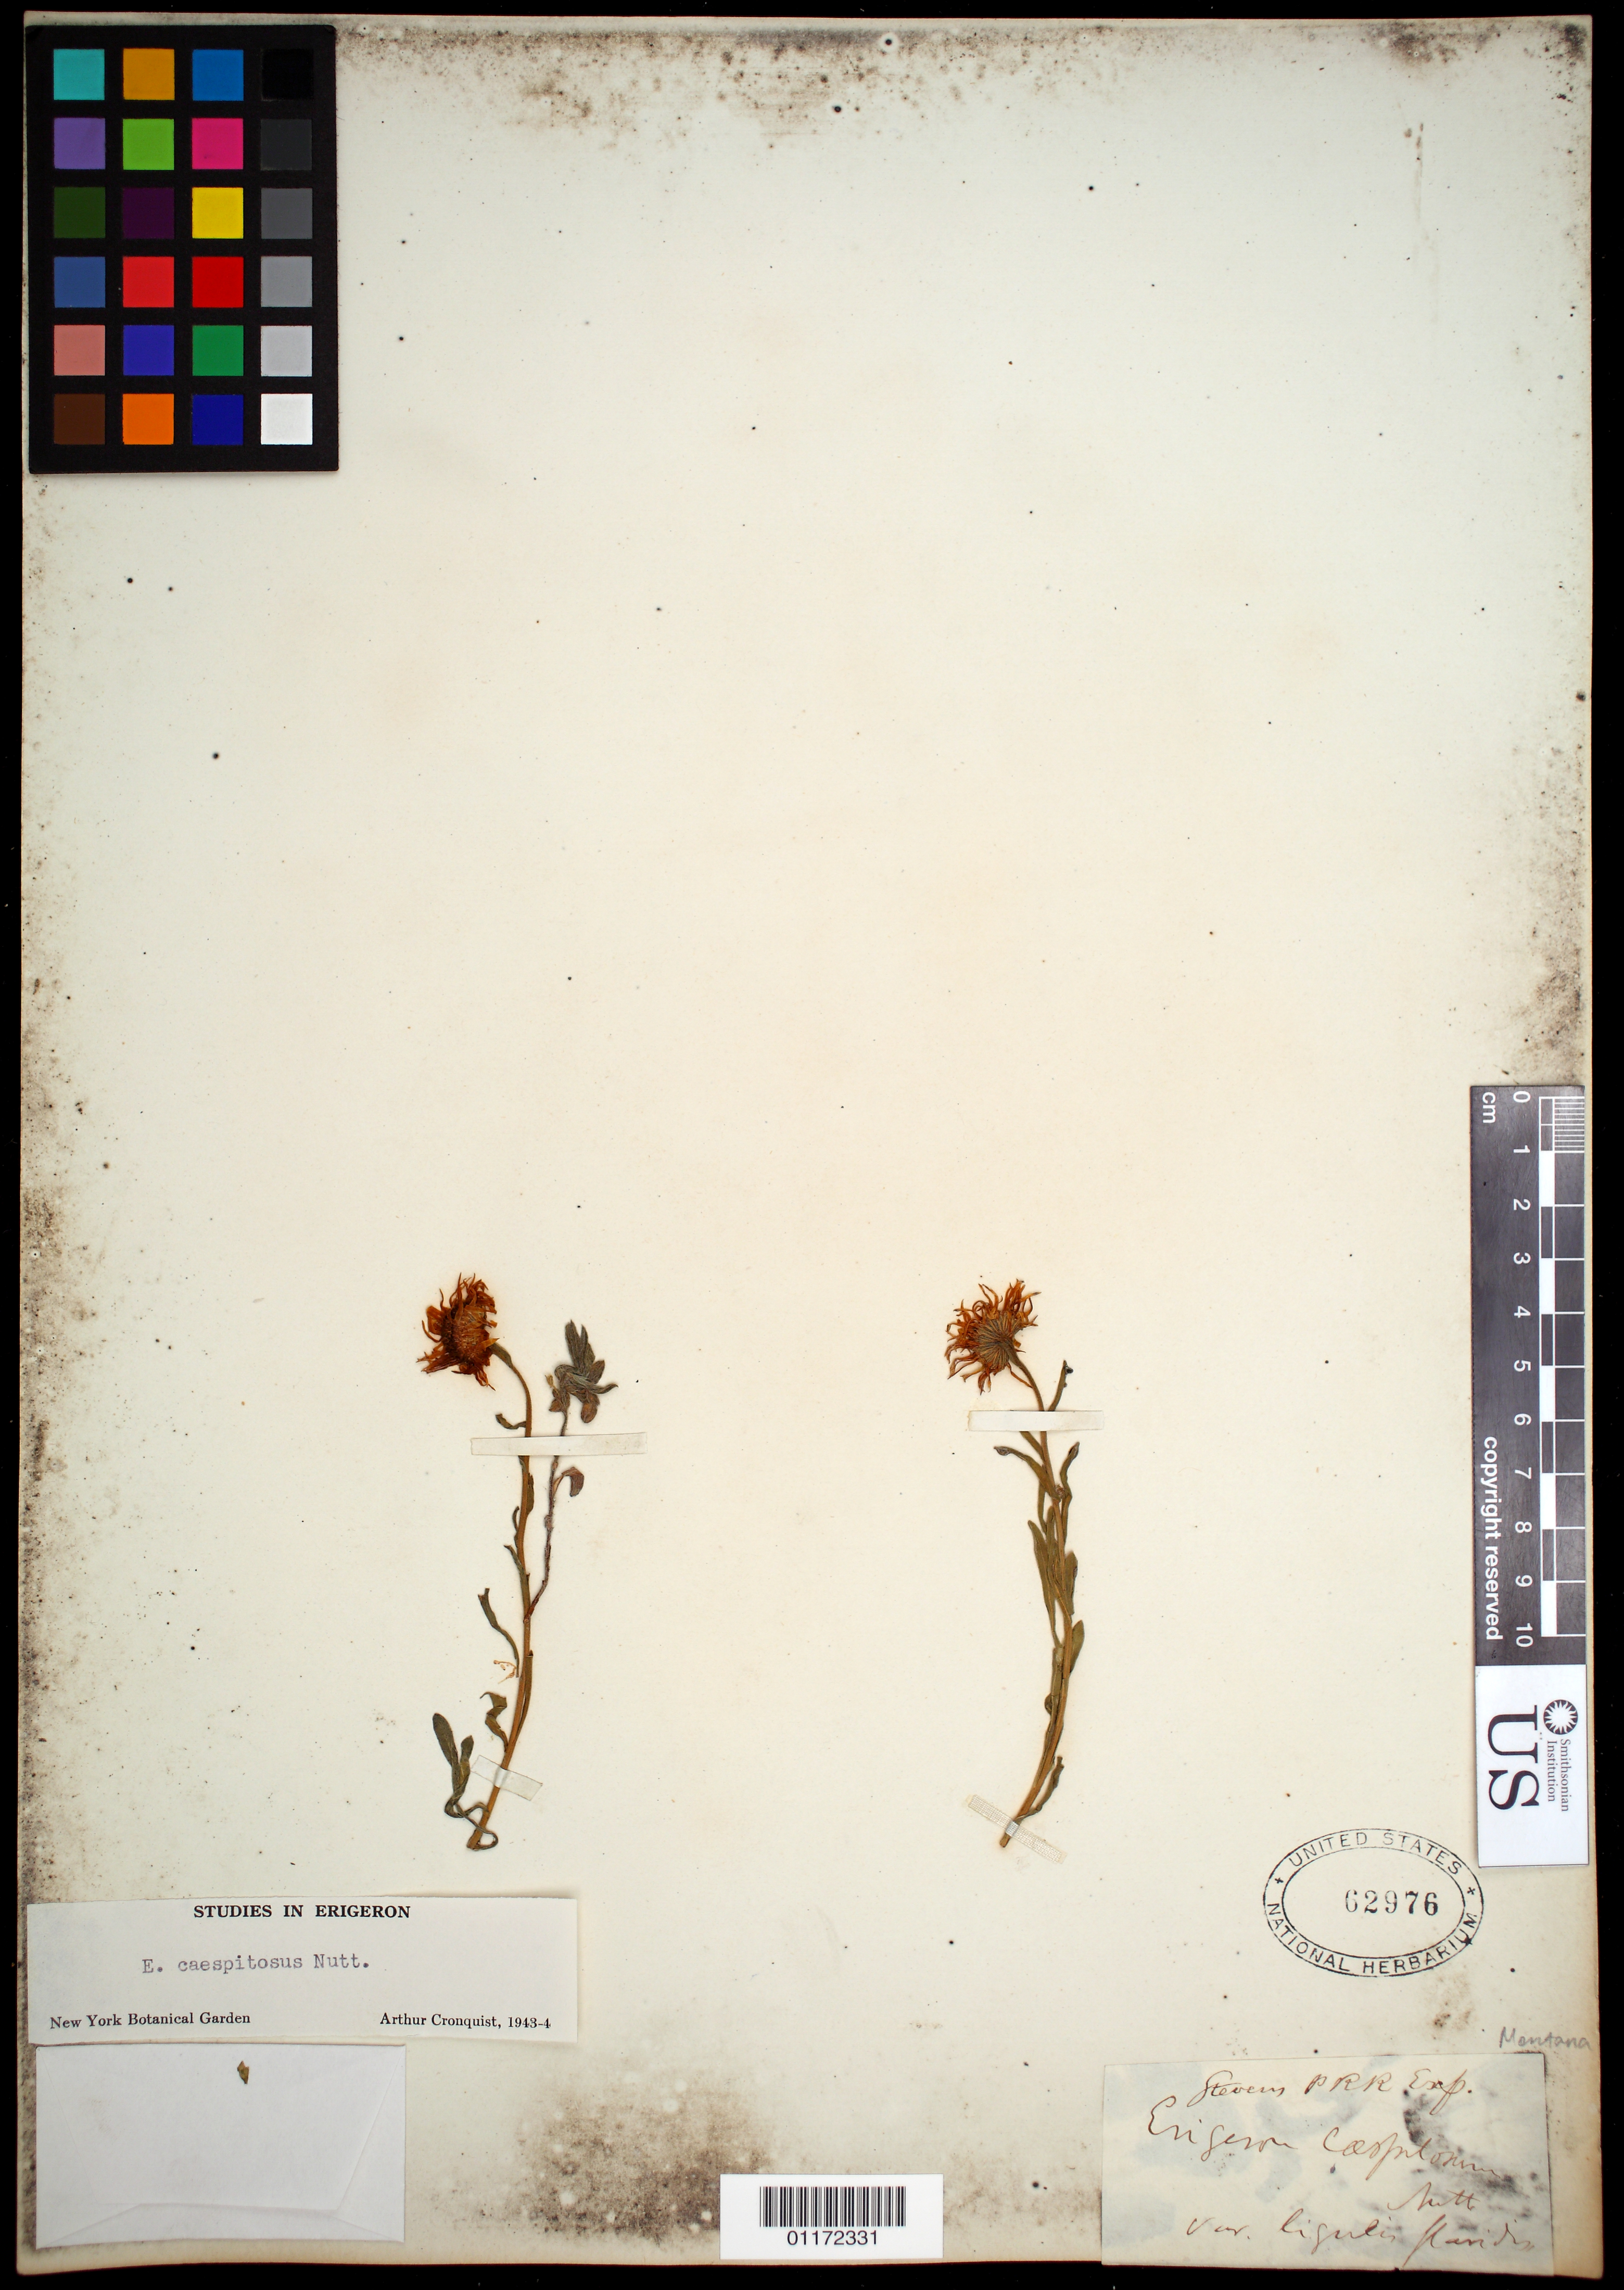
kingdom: Plantae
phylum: Tracheophyta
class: Magnoliopsida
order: Asterales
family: Asteraceae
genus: Erigeron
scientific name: Erigeron caespitosus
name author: Nutt.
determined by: Cronquist, A. J.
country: United States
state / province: Montana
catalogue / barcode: US 62976